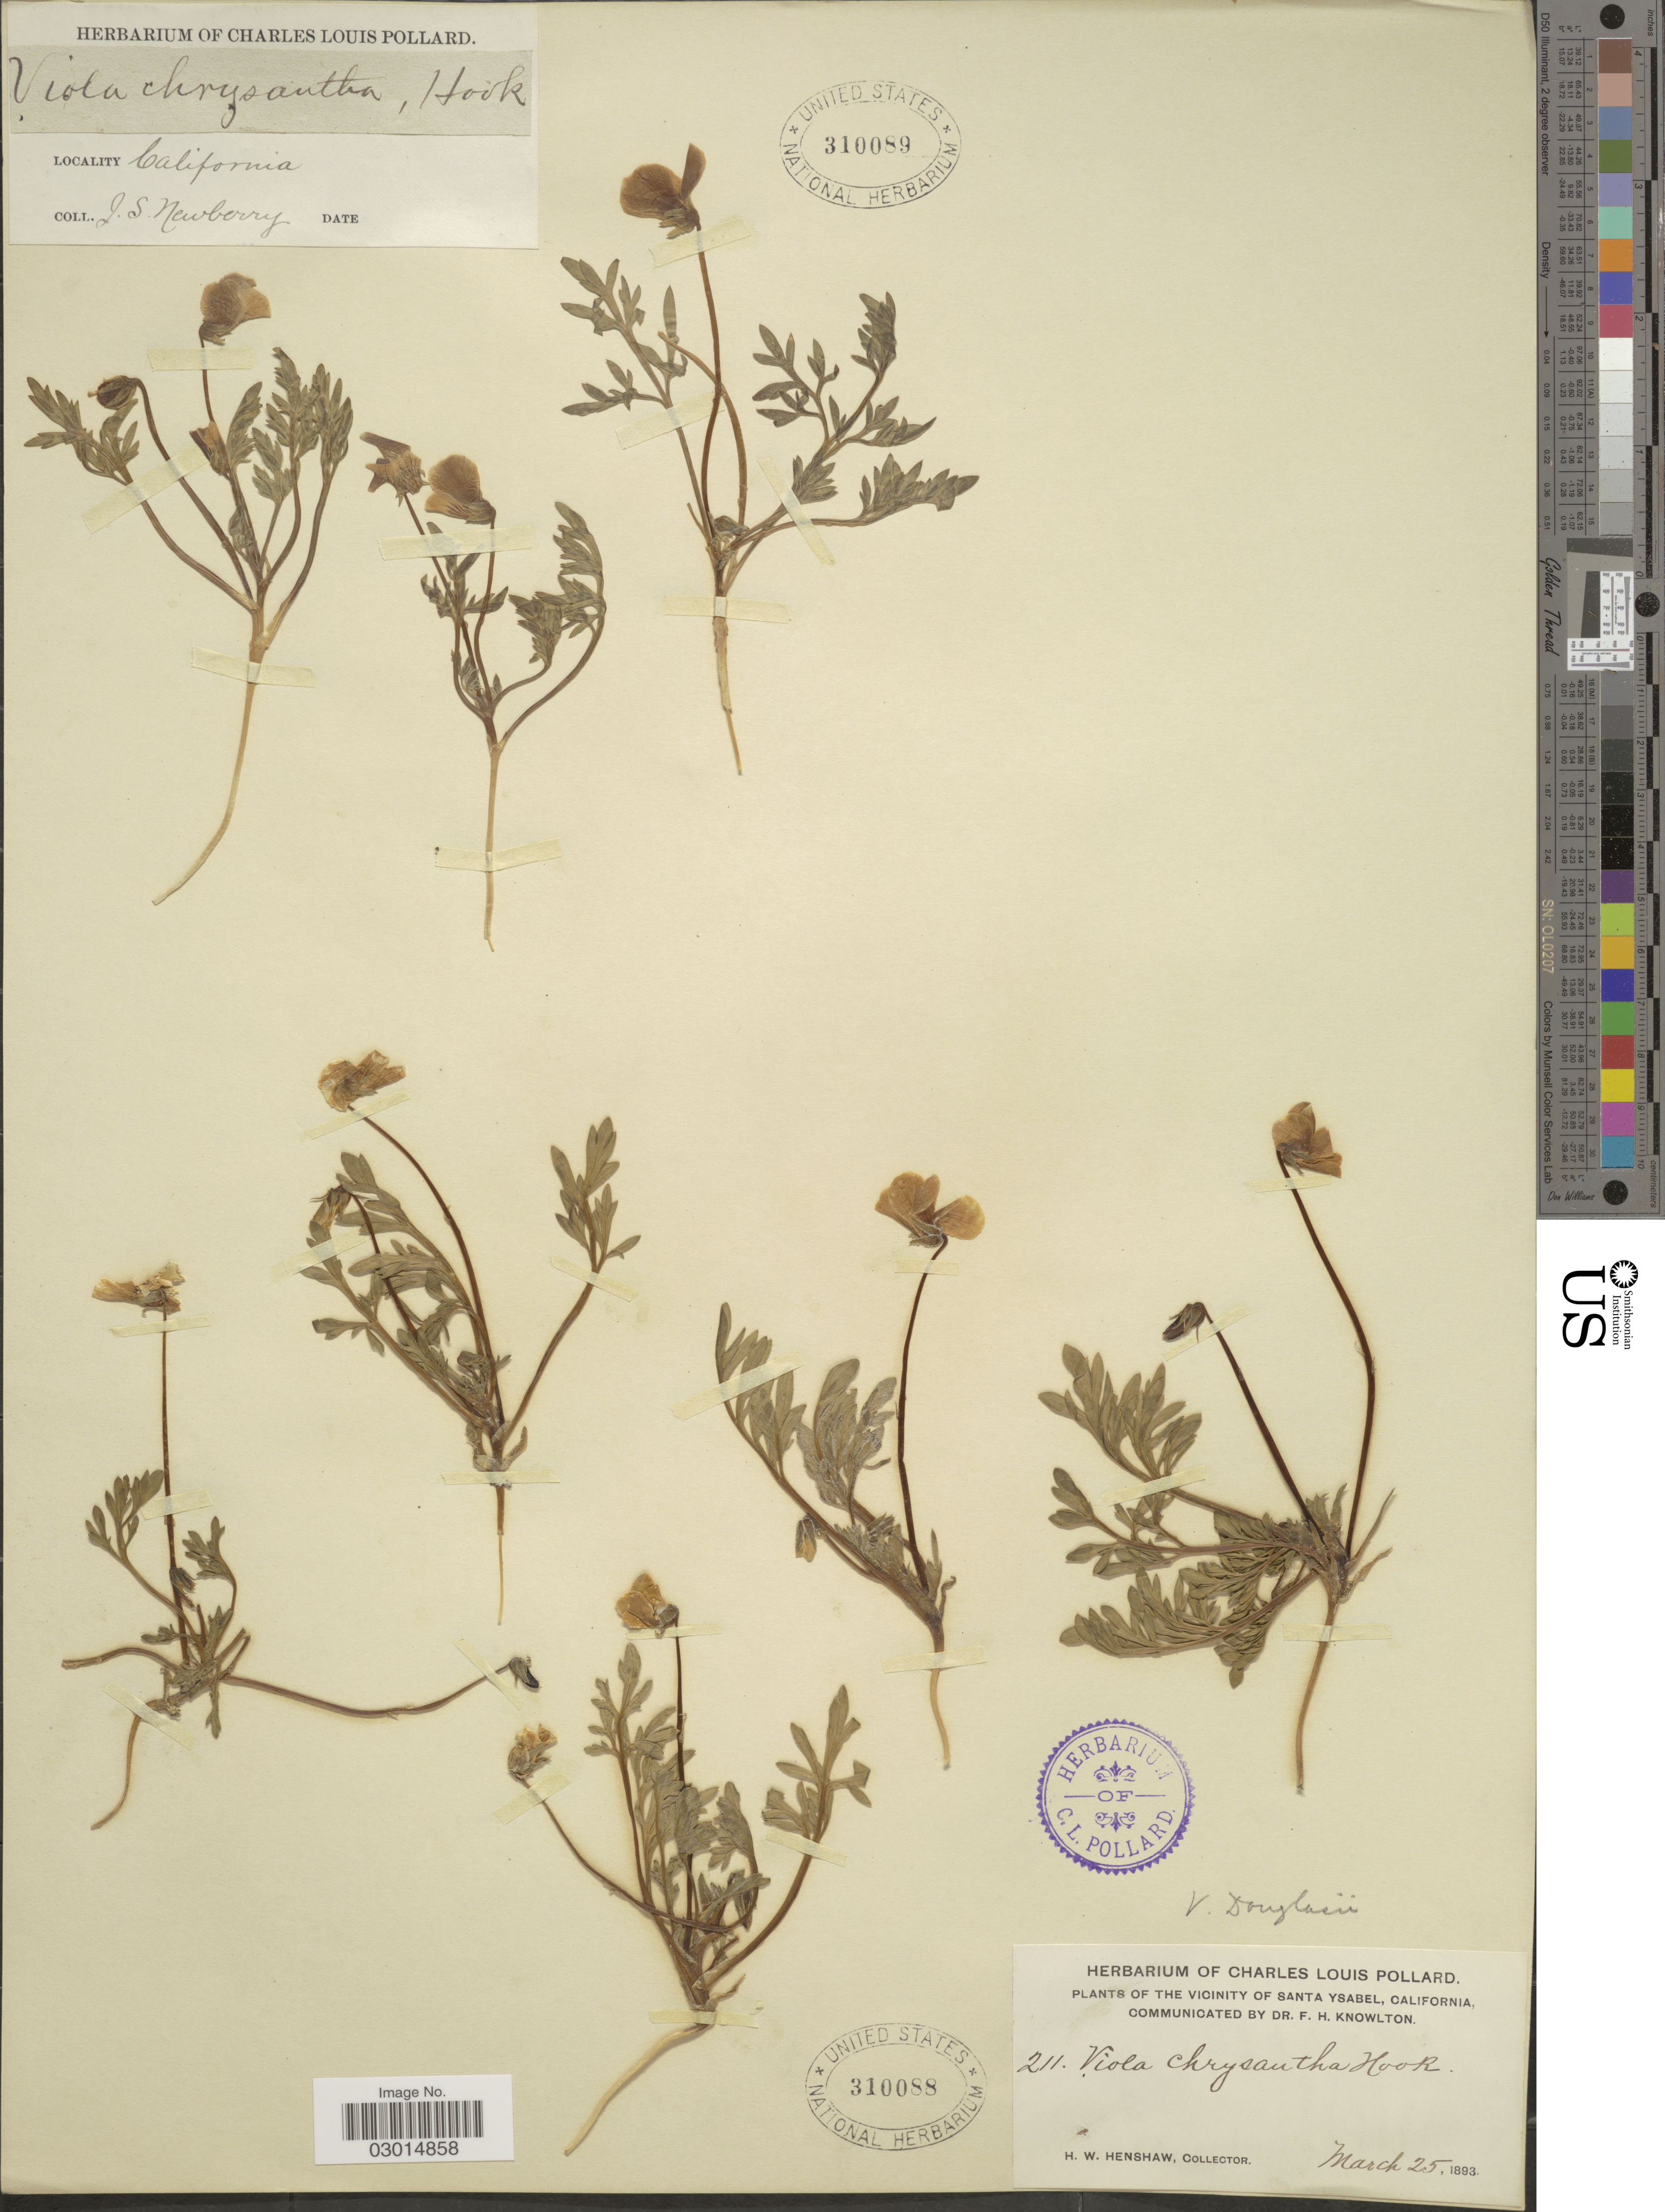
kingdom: Plantae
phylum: Tracheophyta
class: Magnoliopsida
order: Malpighiales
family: Violaceae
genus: Viola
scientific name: Viola douglasii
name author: Steud.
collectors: J. S. Newberry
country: United States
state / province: California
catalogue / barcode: US 310089